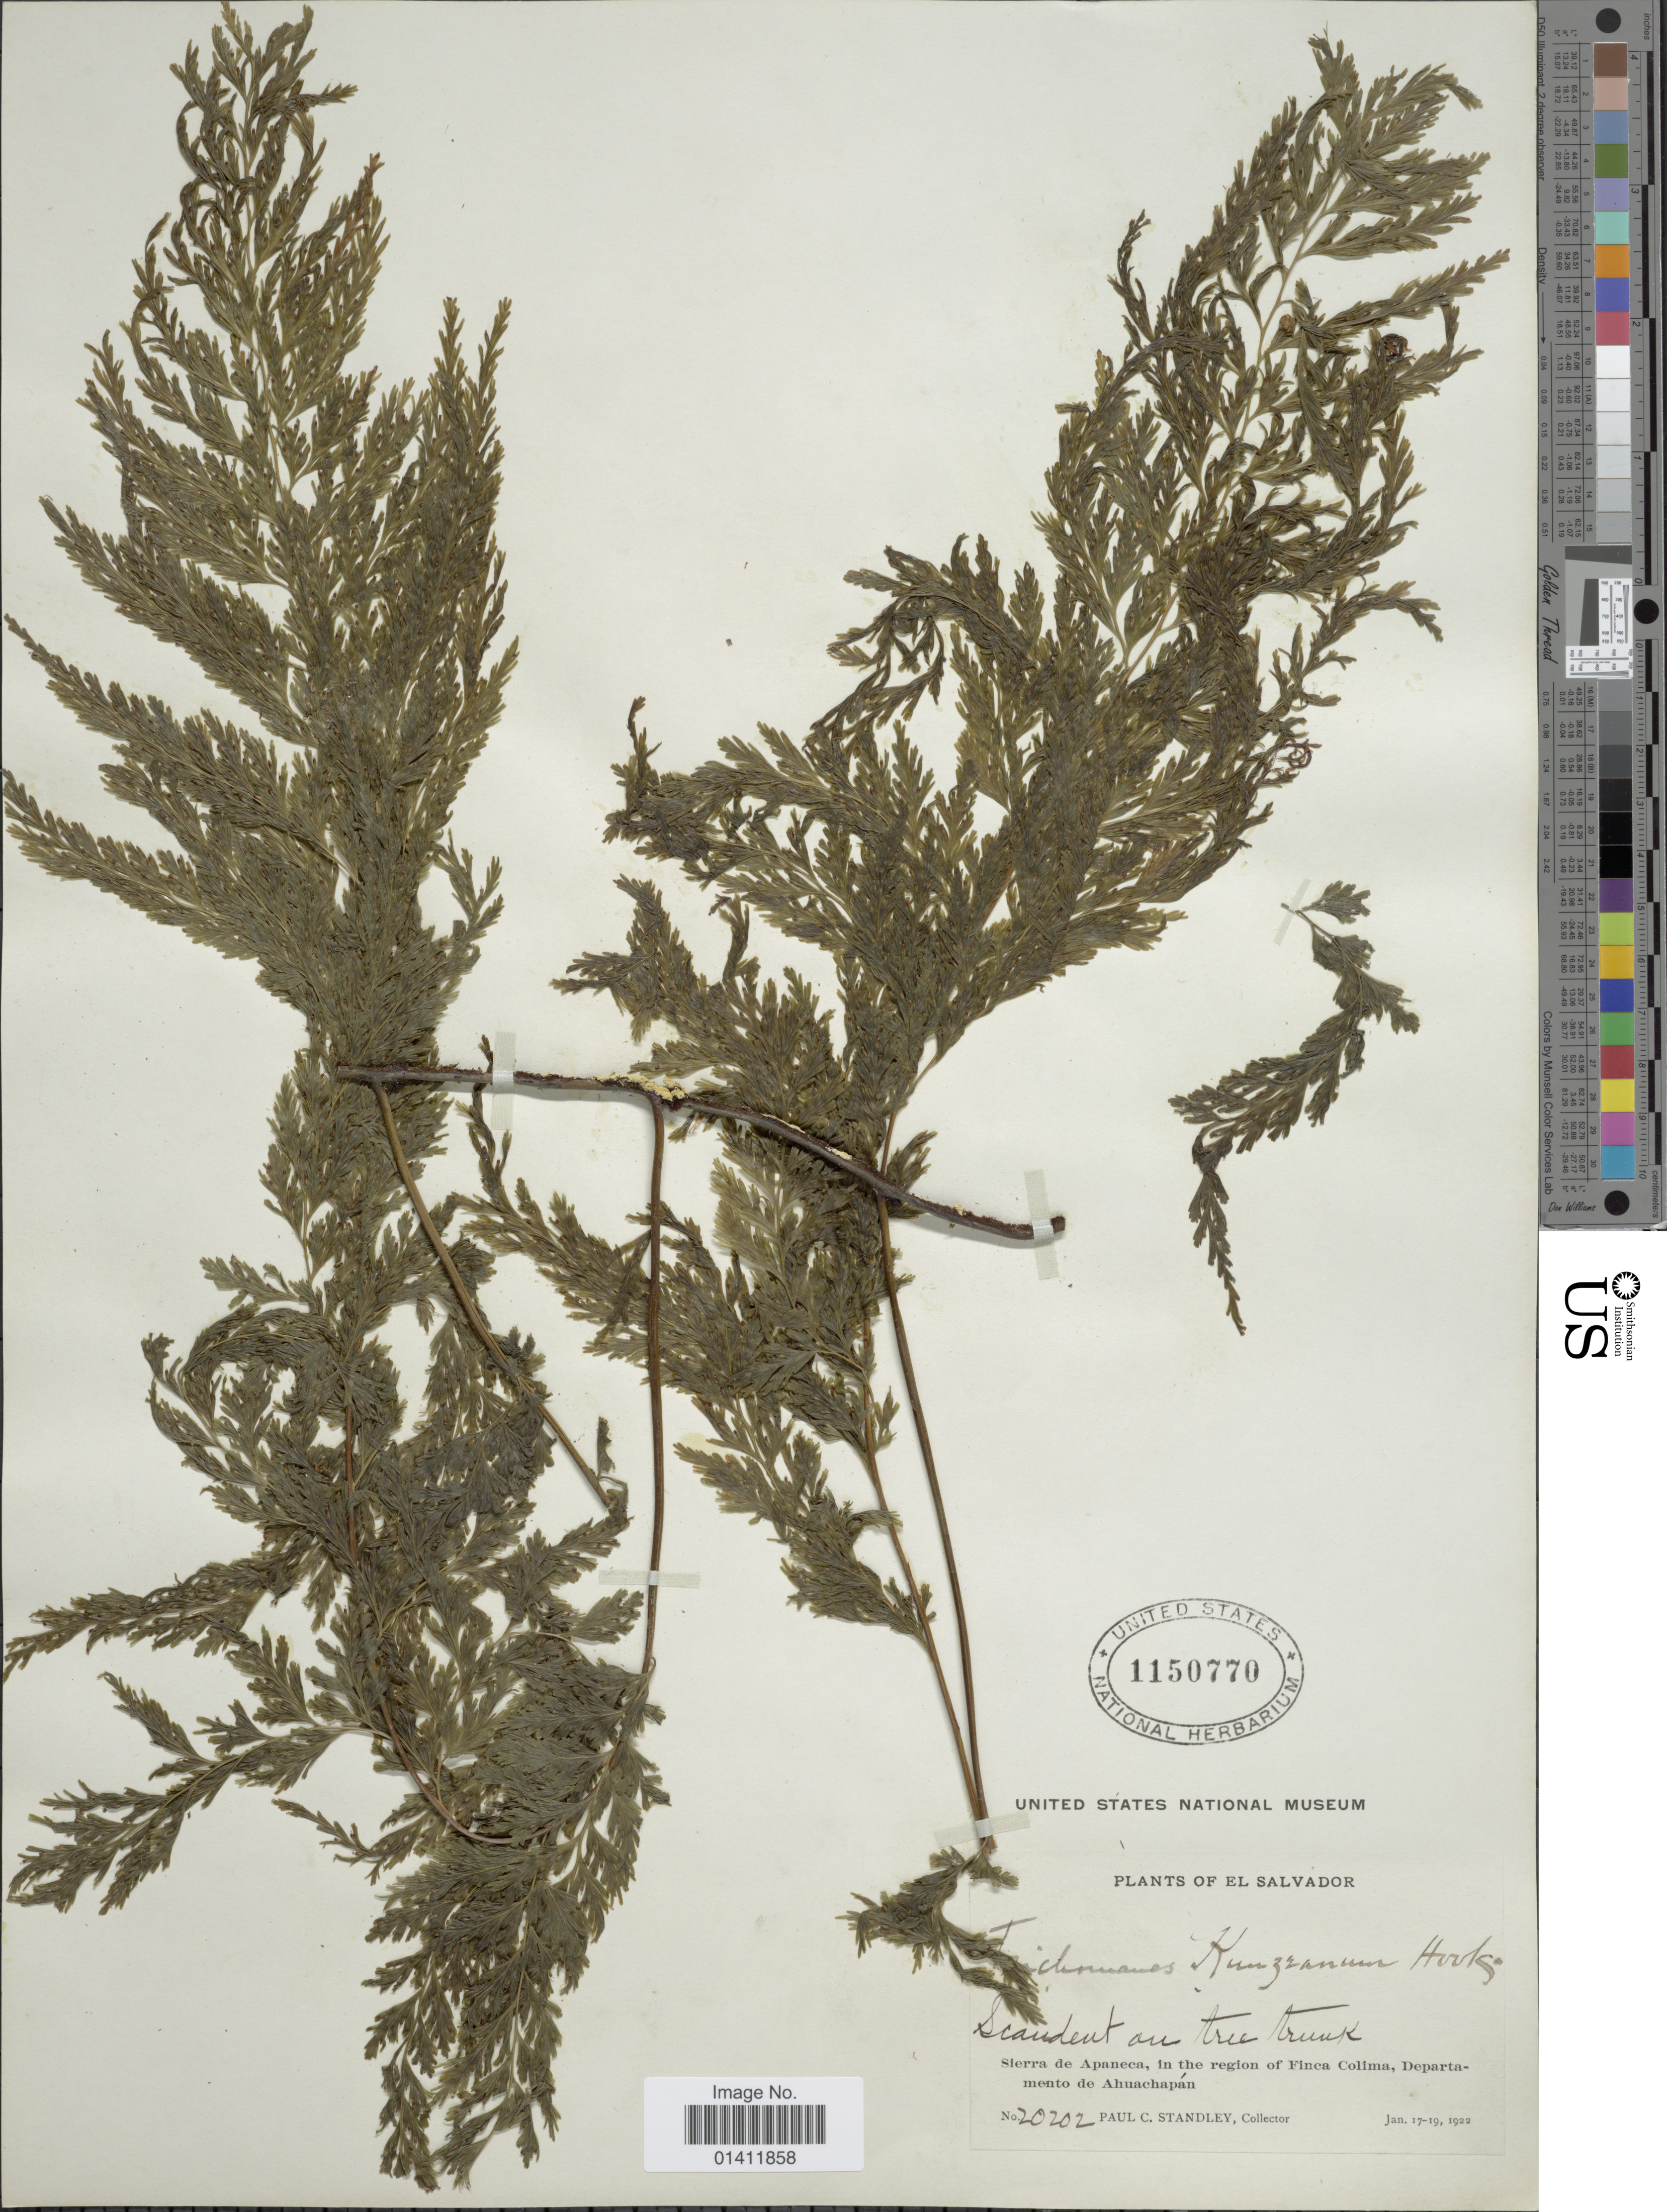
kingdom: Plantae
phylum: Tracheophyta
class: Polypodiopsida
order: Hymenophyllales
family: Hymenophyllaceae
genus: Vandenboschia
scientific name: Vandenboschia radicans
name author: (Sw.) Copel.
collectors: P. C. Standley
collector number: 20202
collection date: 1922-01-17/1922-01-19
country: El Salvador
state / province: Ahuachapan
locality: Sierra de Apaneca, in the region of Finca Colima, Departamento de Ahuachapan.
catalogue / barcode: US 1150770